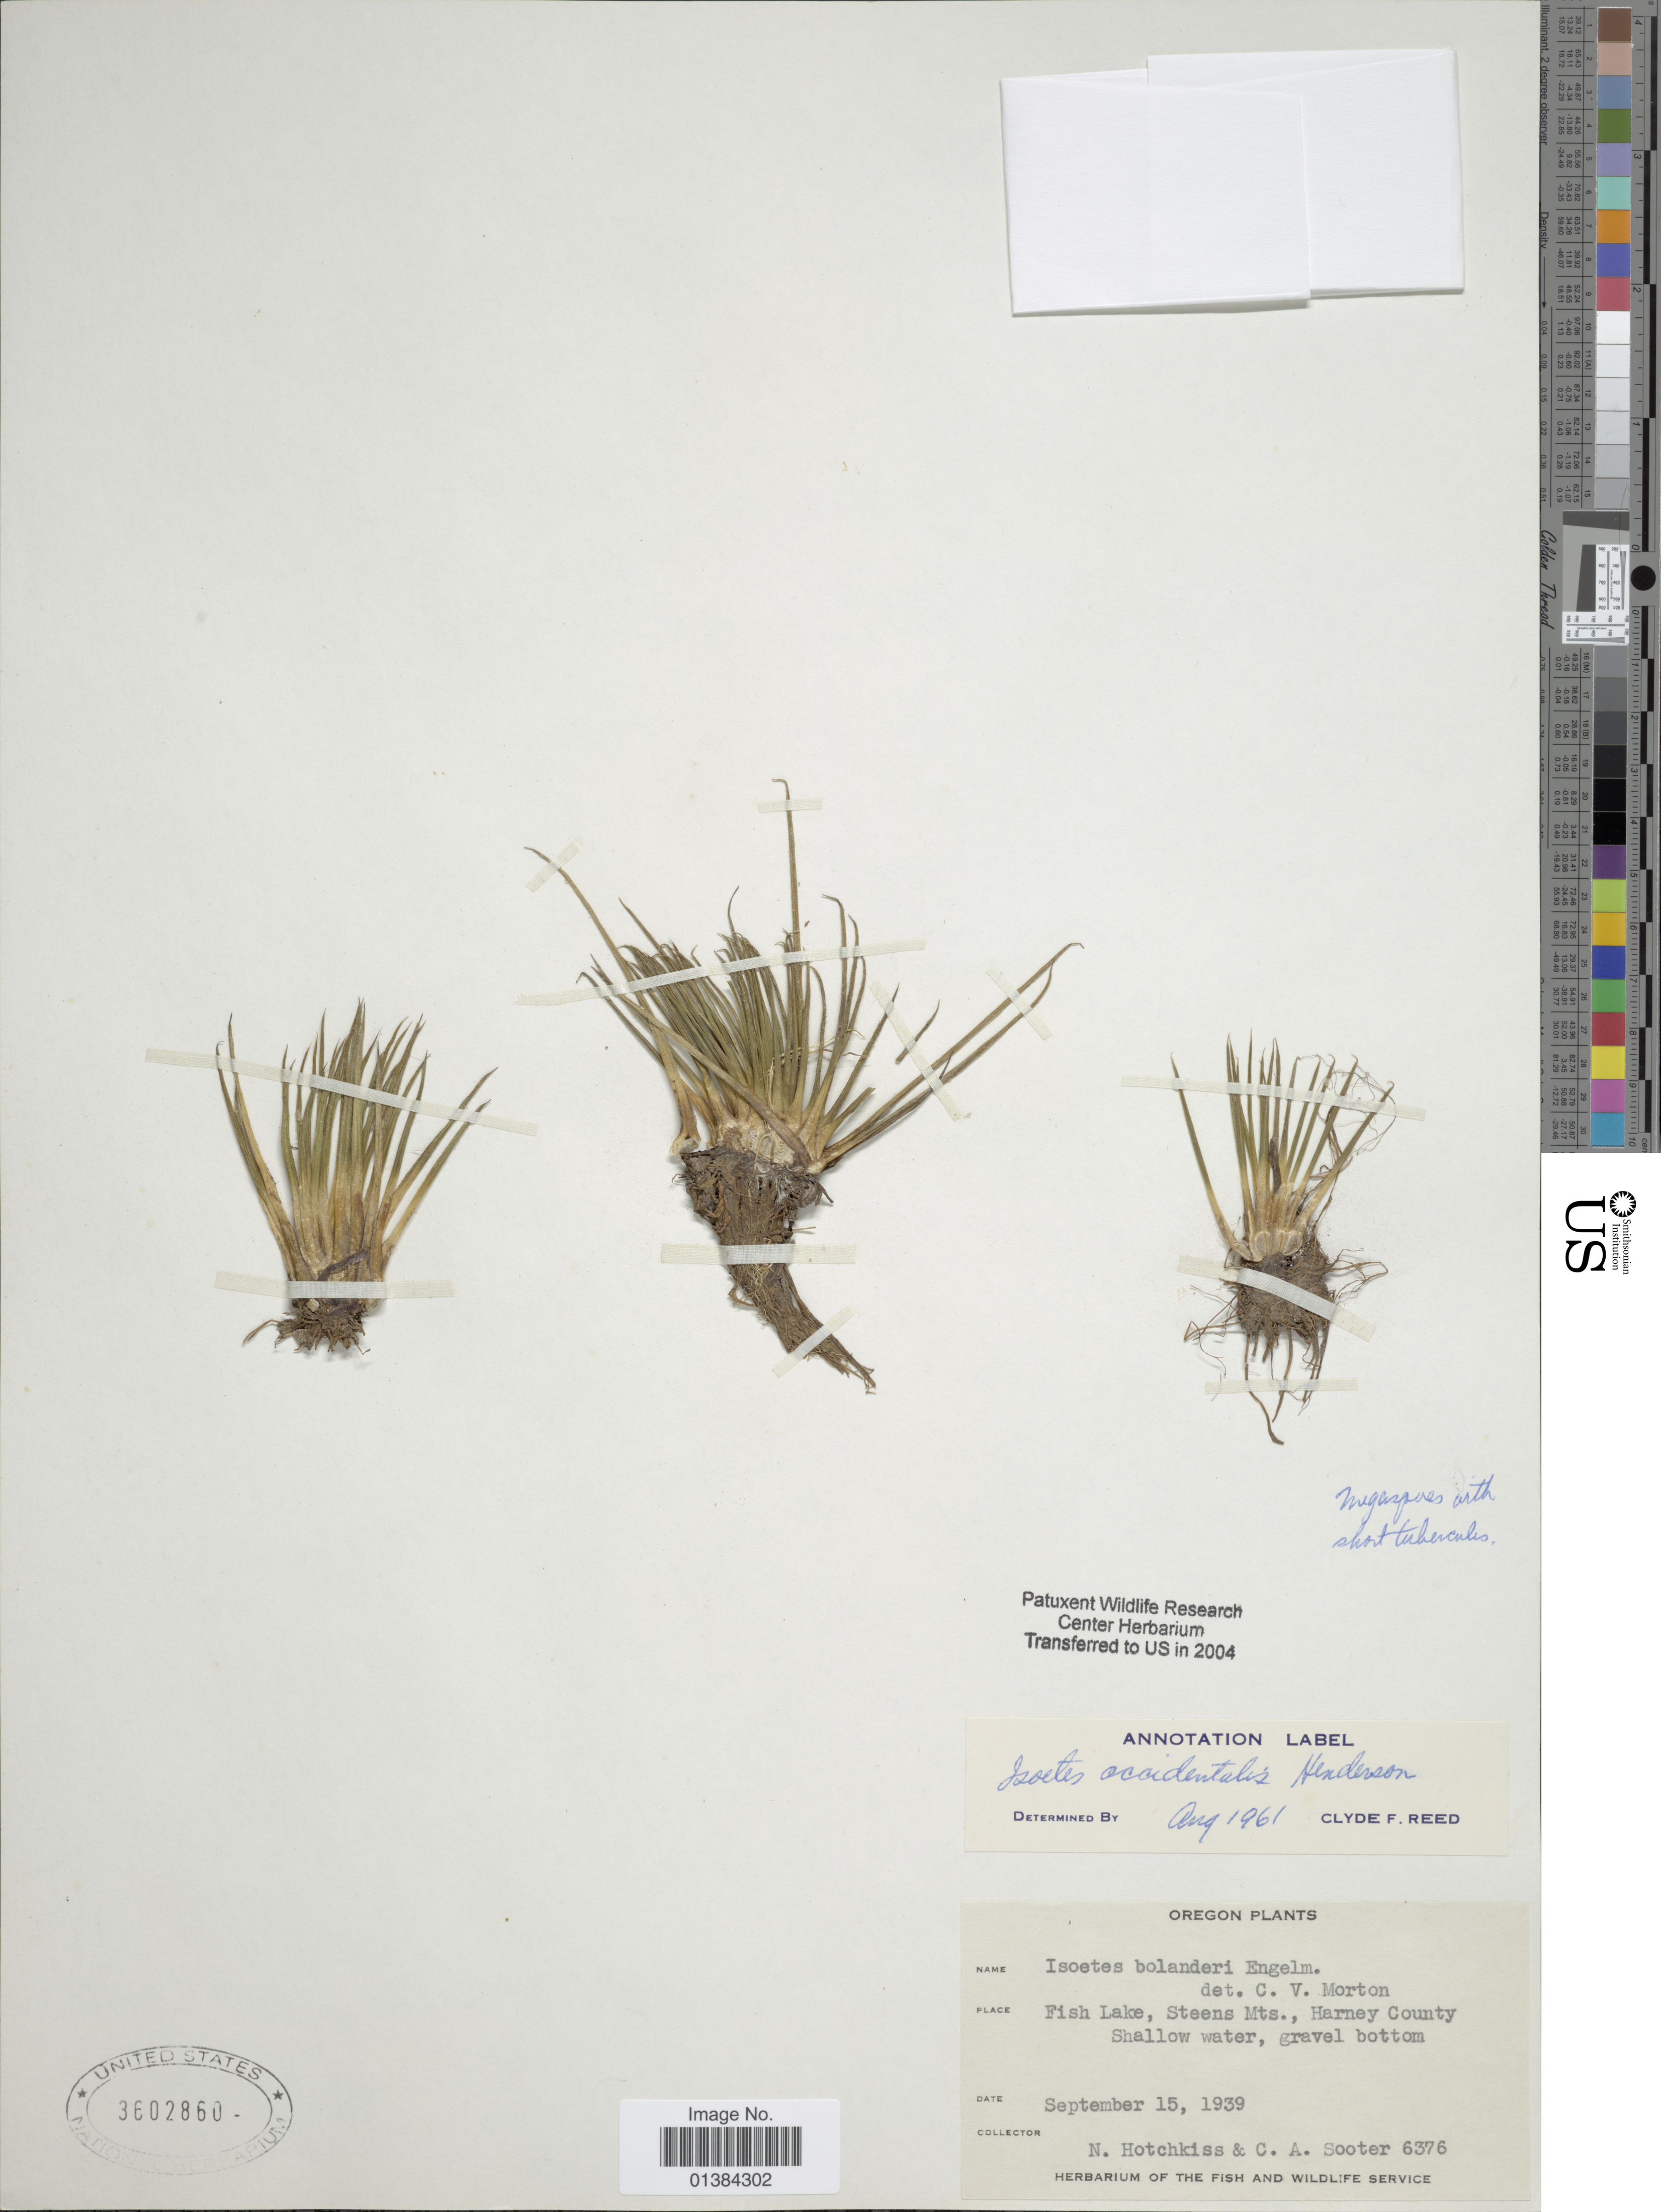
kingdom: Plantae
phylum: Tracheophyta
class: Lycopodiopsida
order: Isoetales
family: Isoetaceae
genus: Isoetes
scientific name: Isoetes bolanderi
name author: Engelm.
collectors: N. Hotchkiss & C. Sooter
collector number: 6376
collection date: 1939-09-15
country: United States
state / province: Oregon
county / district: Harney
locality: Fish Lake, Steens Mts., Harney County.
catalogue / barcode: US 3602860